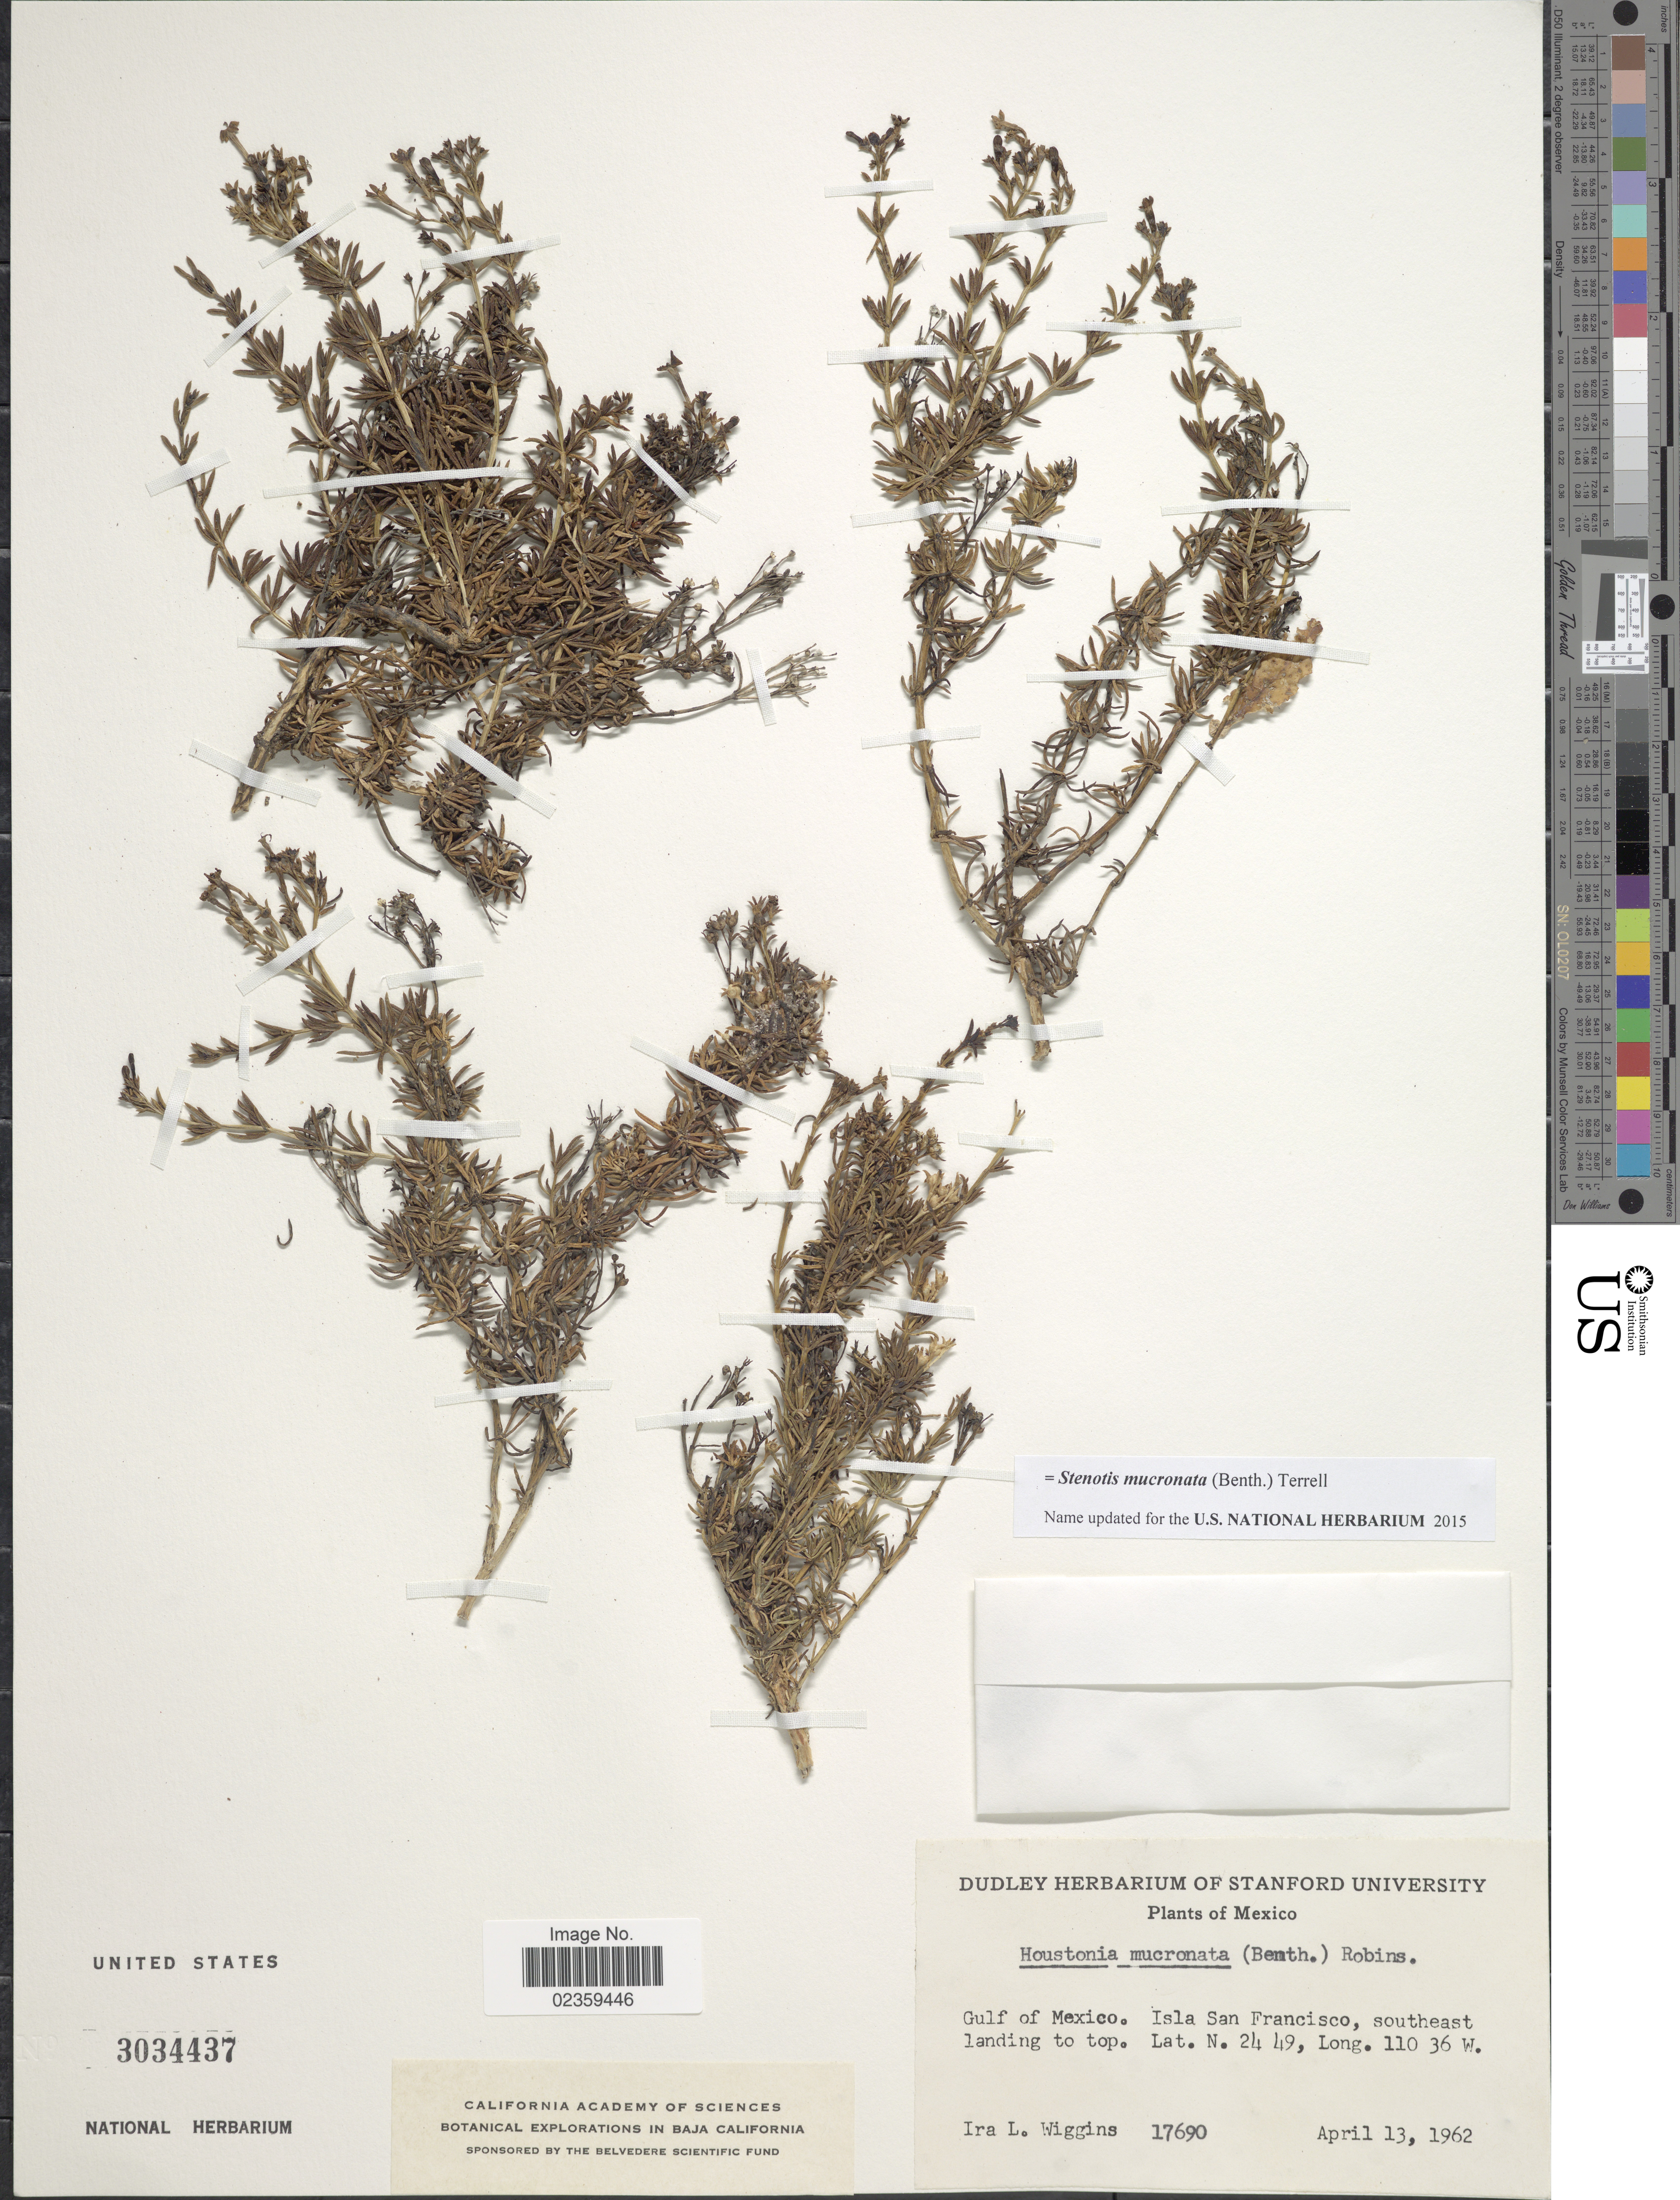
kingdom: Plantae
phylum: Tracheophyta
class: Magnoliopsida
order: Gentianales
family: Rubiaceae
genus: Stenotis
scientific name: Stenotis mucronata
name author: (Benth.) Terrell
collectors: I. L. Wiggins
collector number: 17690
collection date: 1962-04-13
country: Mexico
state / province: Baja California Sur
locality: Gulf of Mexico. Isla San Francisco, southeast landing to top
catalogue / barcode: US 3034437